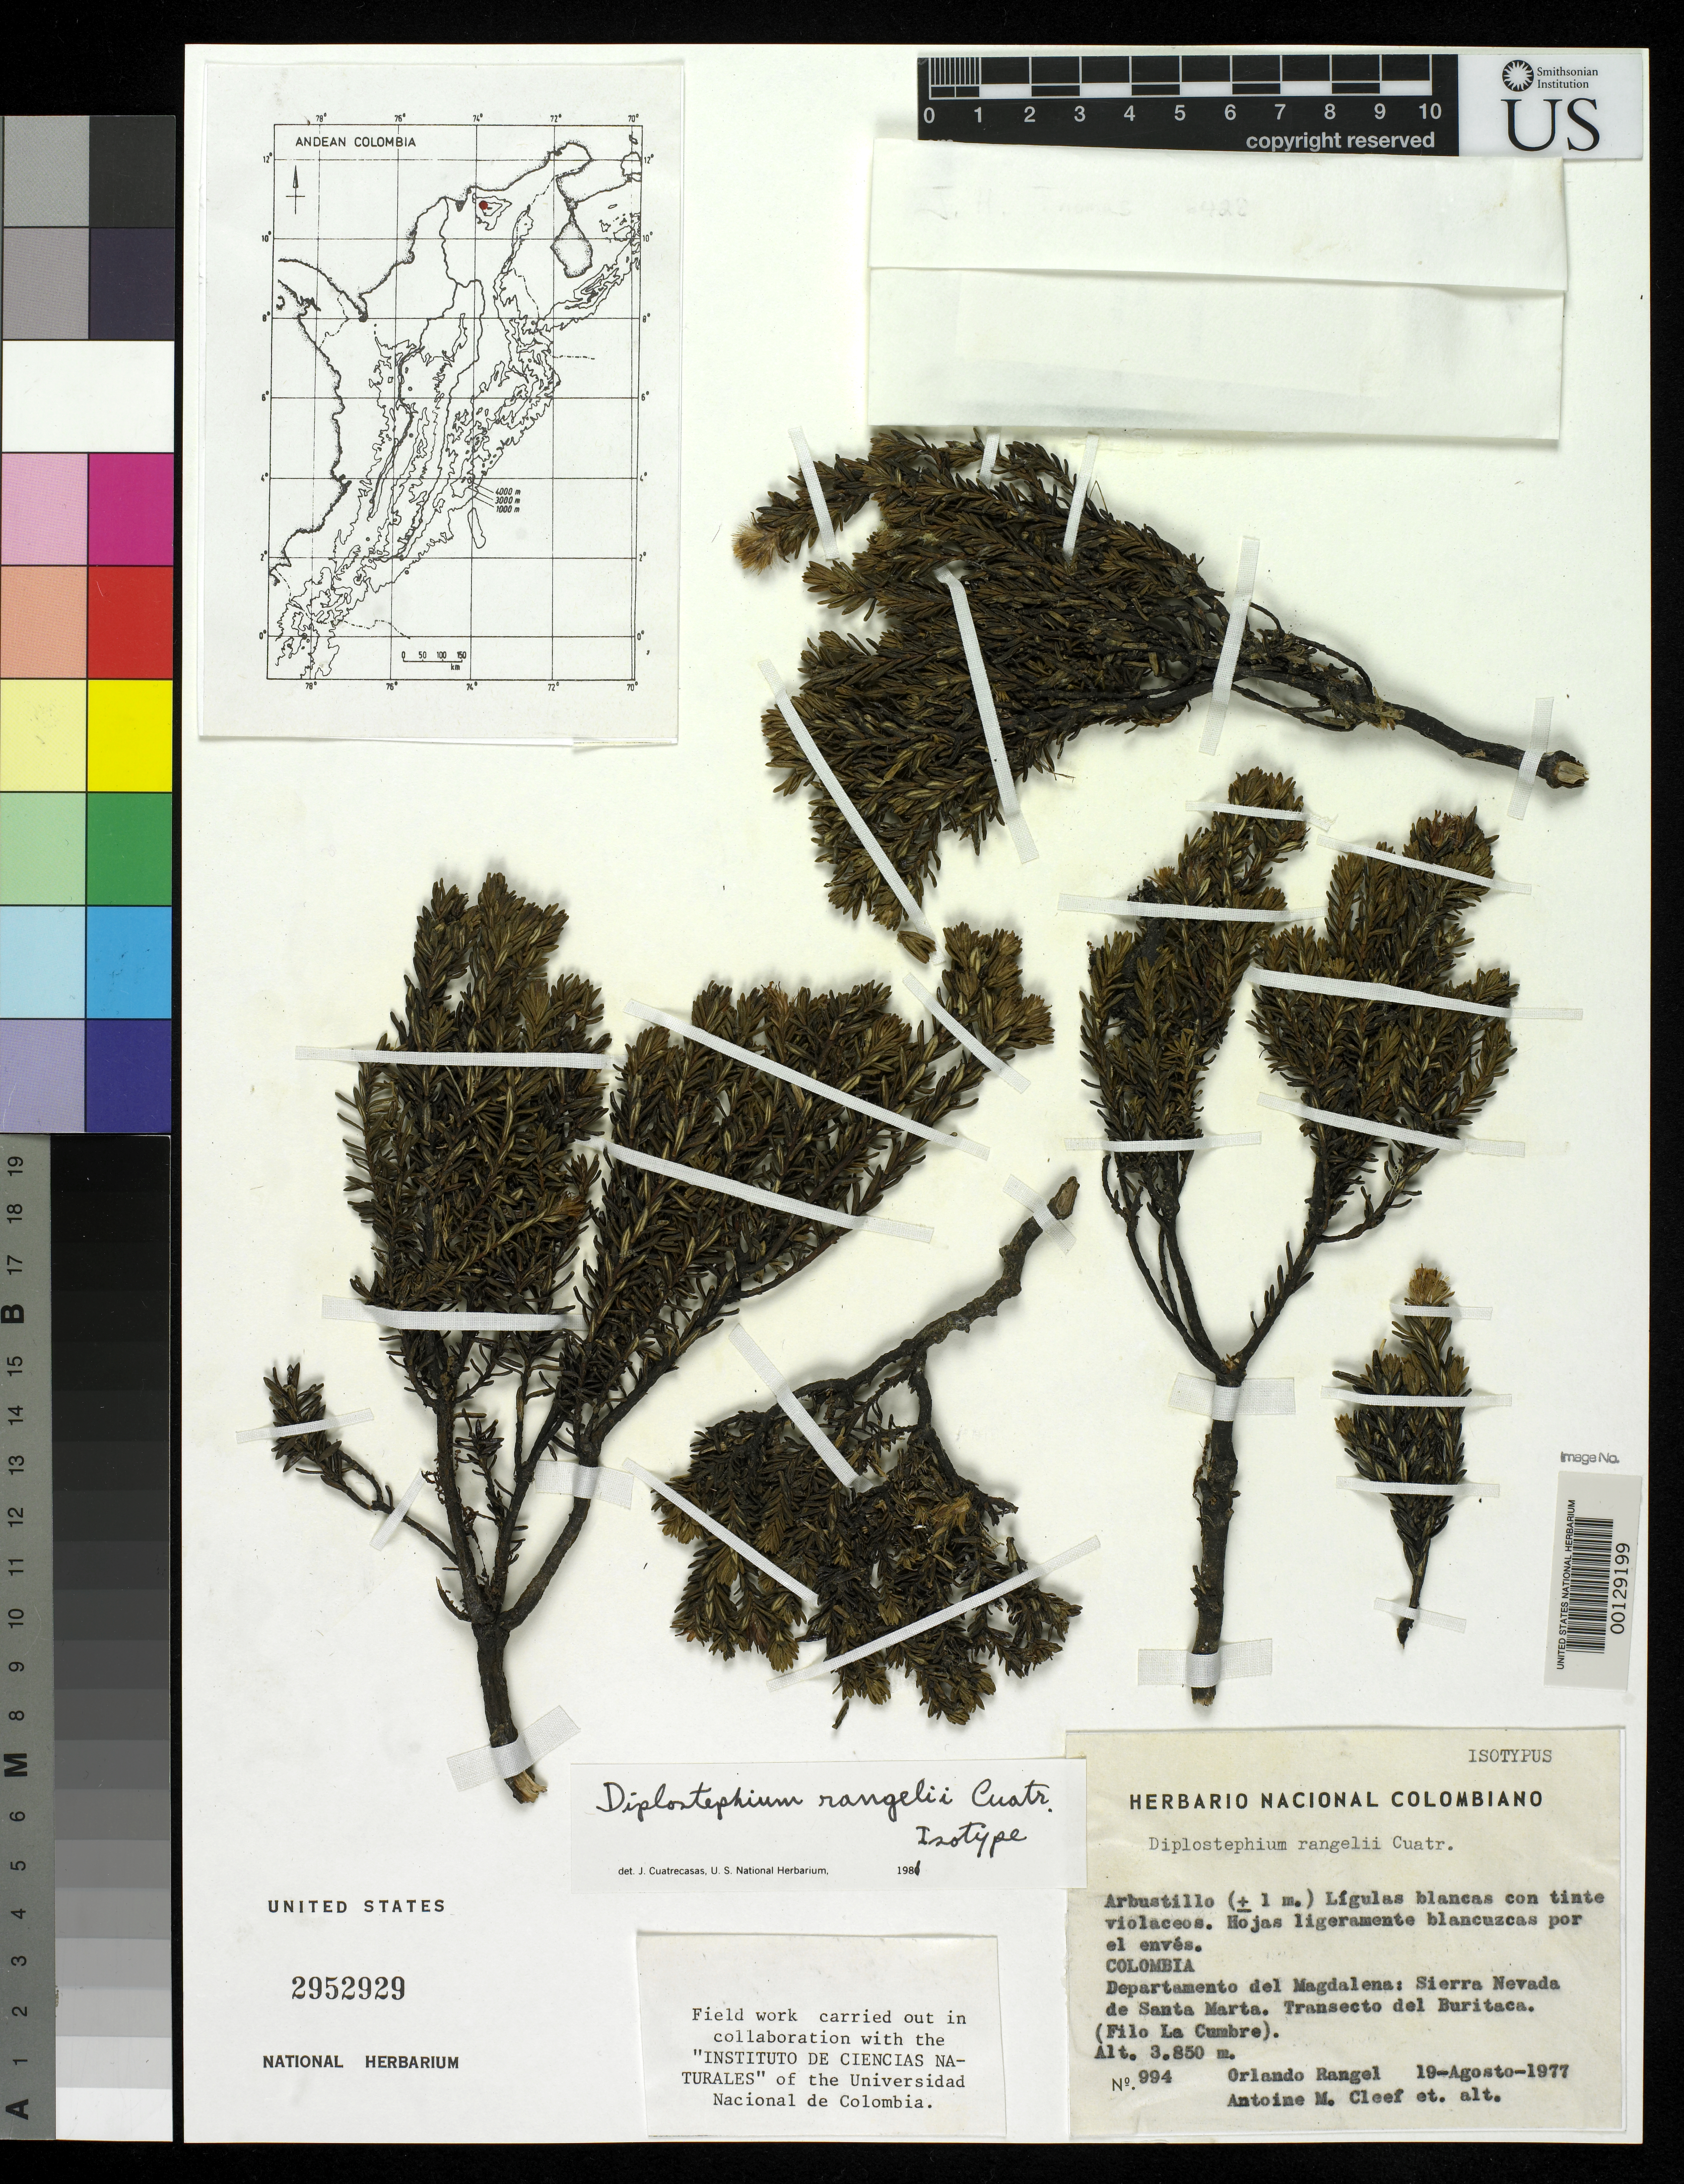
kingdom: Plantae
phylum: Tracheophyta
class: Magnoliopsida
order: Asterales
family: Asteraceae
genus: Diplostephium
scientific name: Diplostephium rangelii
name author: Cuatrec.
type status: Holotype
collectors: J. O. Rangel Ch.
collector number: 994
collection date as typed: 19 Aug 1977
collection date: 1977-08-19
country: Colombia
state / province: Magdalena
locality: Sierra Nevada de Santa Marta.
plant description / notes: There is some confusion regarding the type status. Protologue states holotype deposited at US, isotype at COL; however, US specimen is annotated as "isotypus" and COL specimen as holotypus (both annotations by Cuatrecasas)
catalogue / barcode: US 2952929